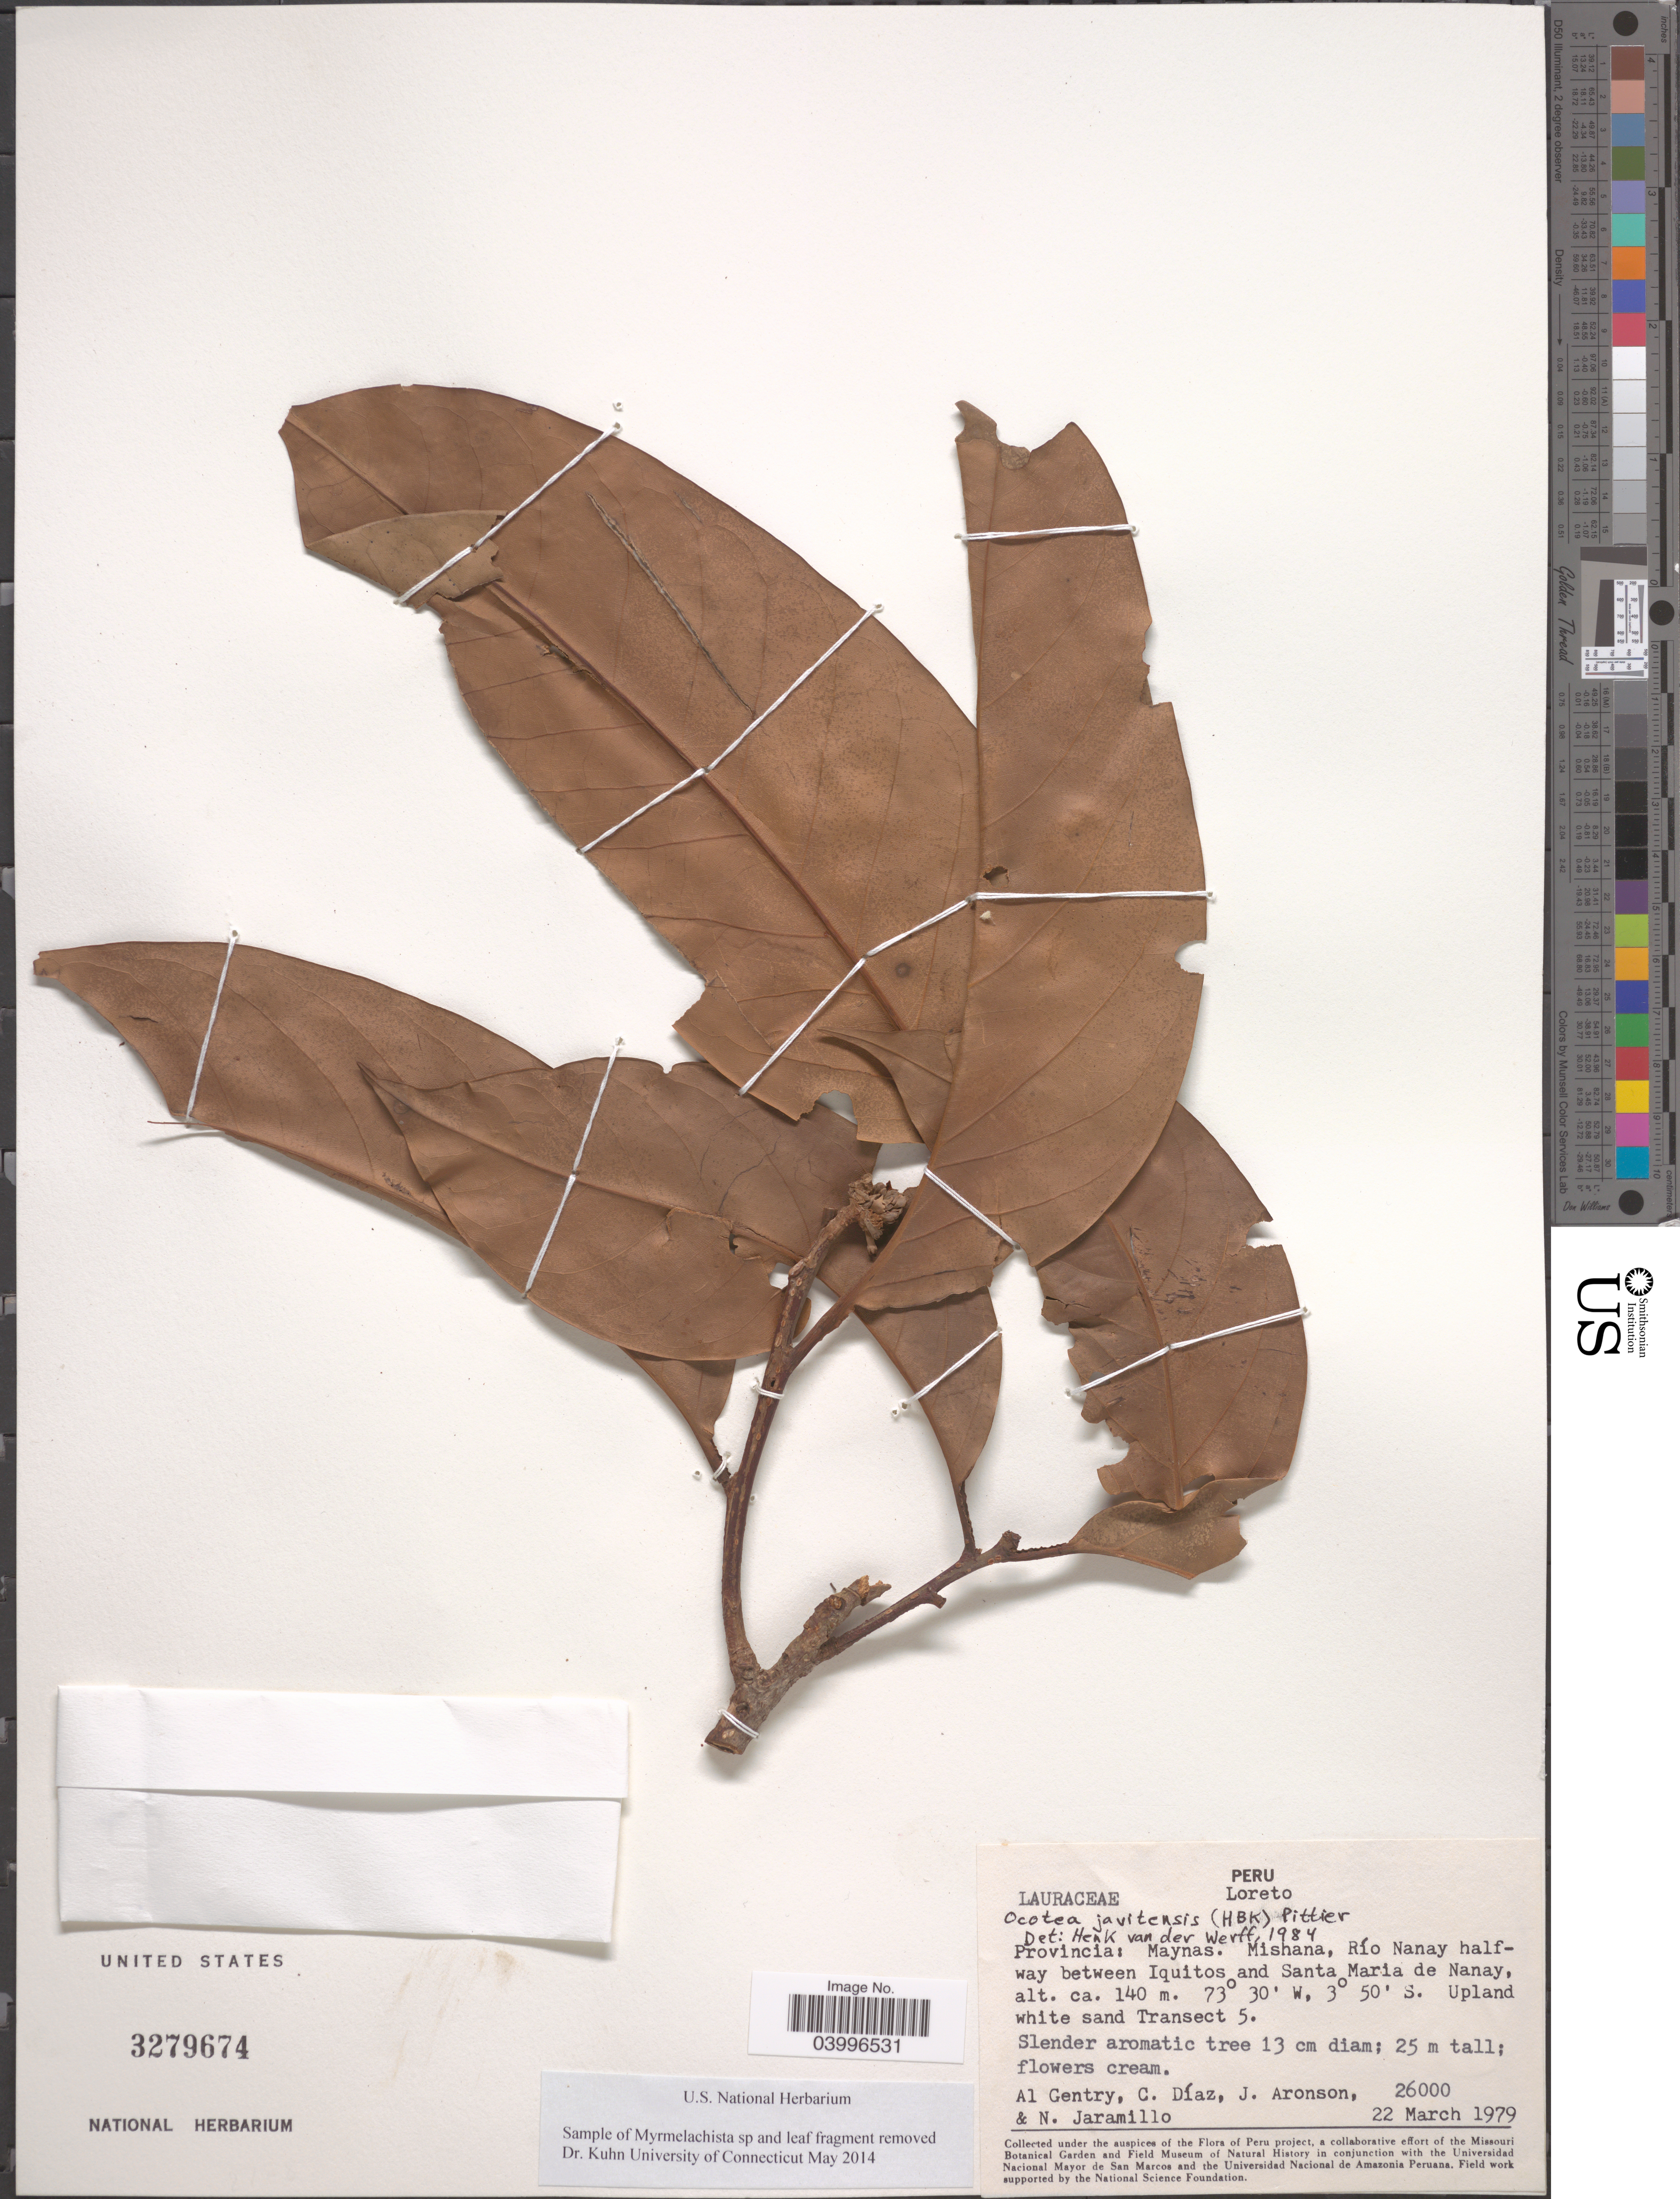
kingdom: Plantae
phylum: Tracheophyta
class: Magnoliopsida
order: Laurales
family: Lauraceae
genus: Ocotea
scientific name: Ocotea javitensis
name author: (Kunth) Pittier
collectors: A. H. Gentry, C. Díaz, J. Aronson & N. Jaramillo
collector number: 26000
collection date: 1979-03-22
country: Peru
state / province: Loreto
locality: Provincia: Maynas. Mishana, Río Nanay halfway between Iquitos and Santa Maria de Nanay. Upland white sand Transect 5.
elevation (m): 140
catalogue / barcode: US 3279674